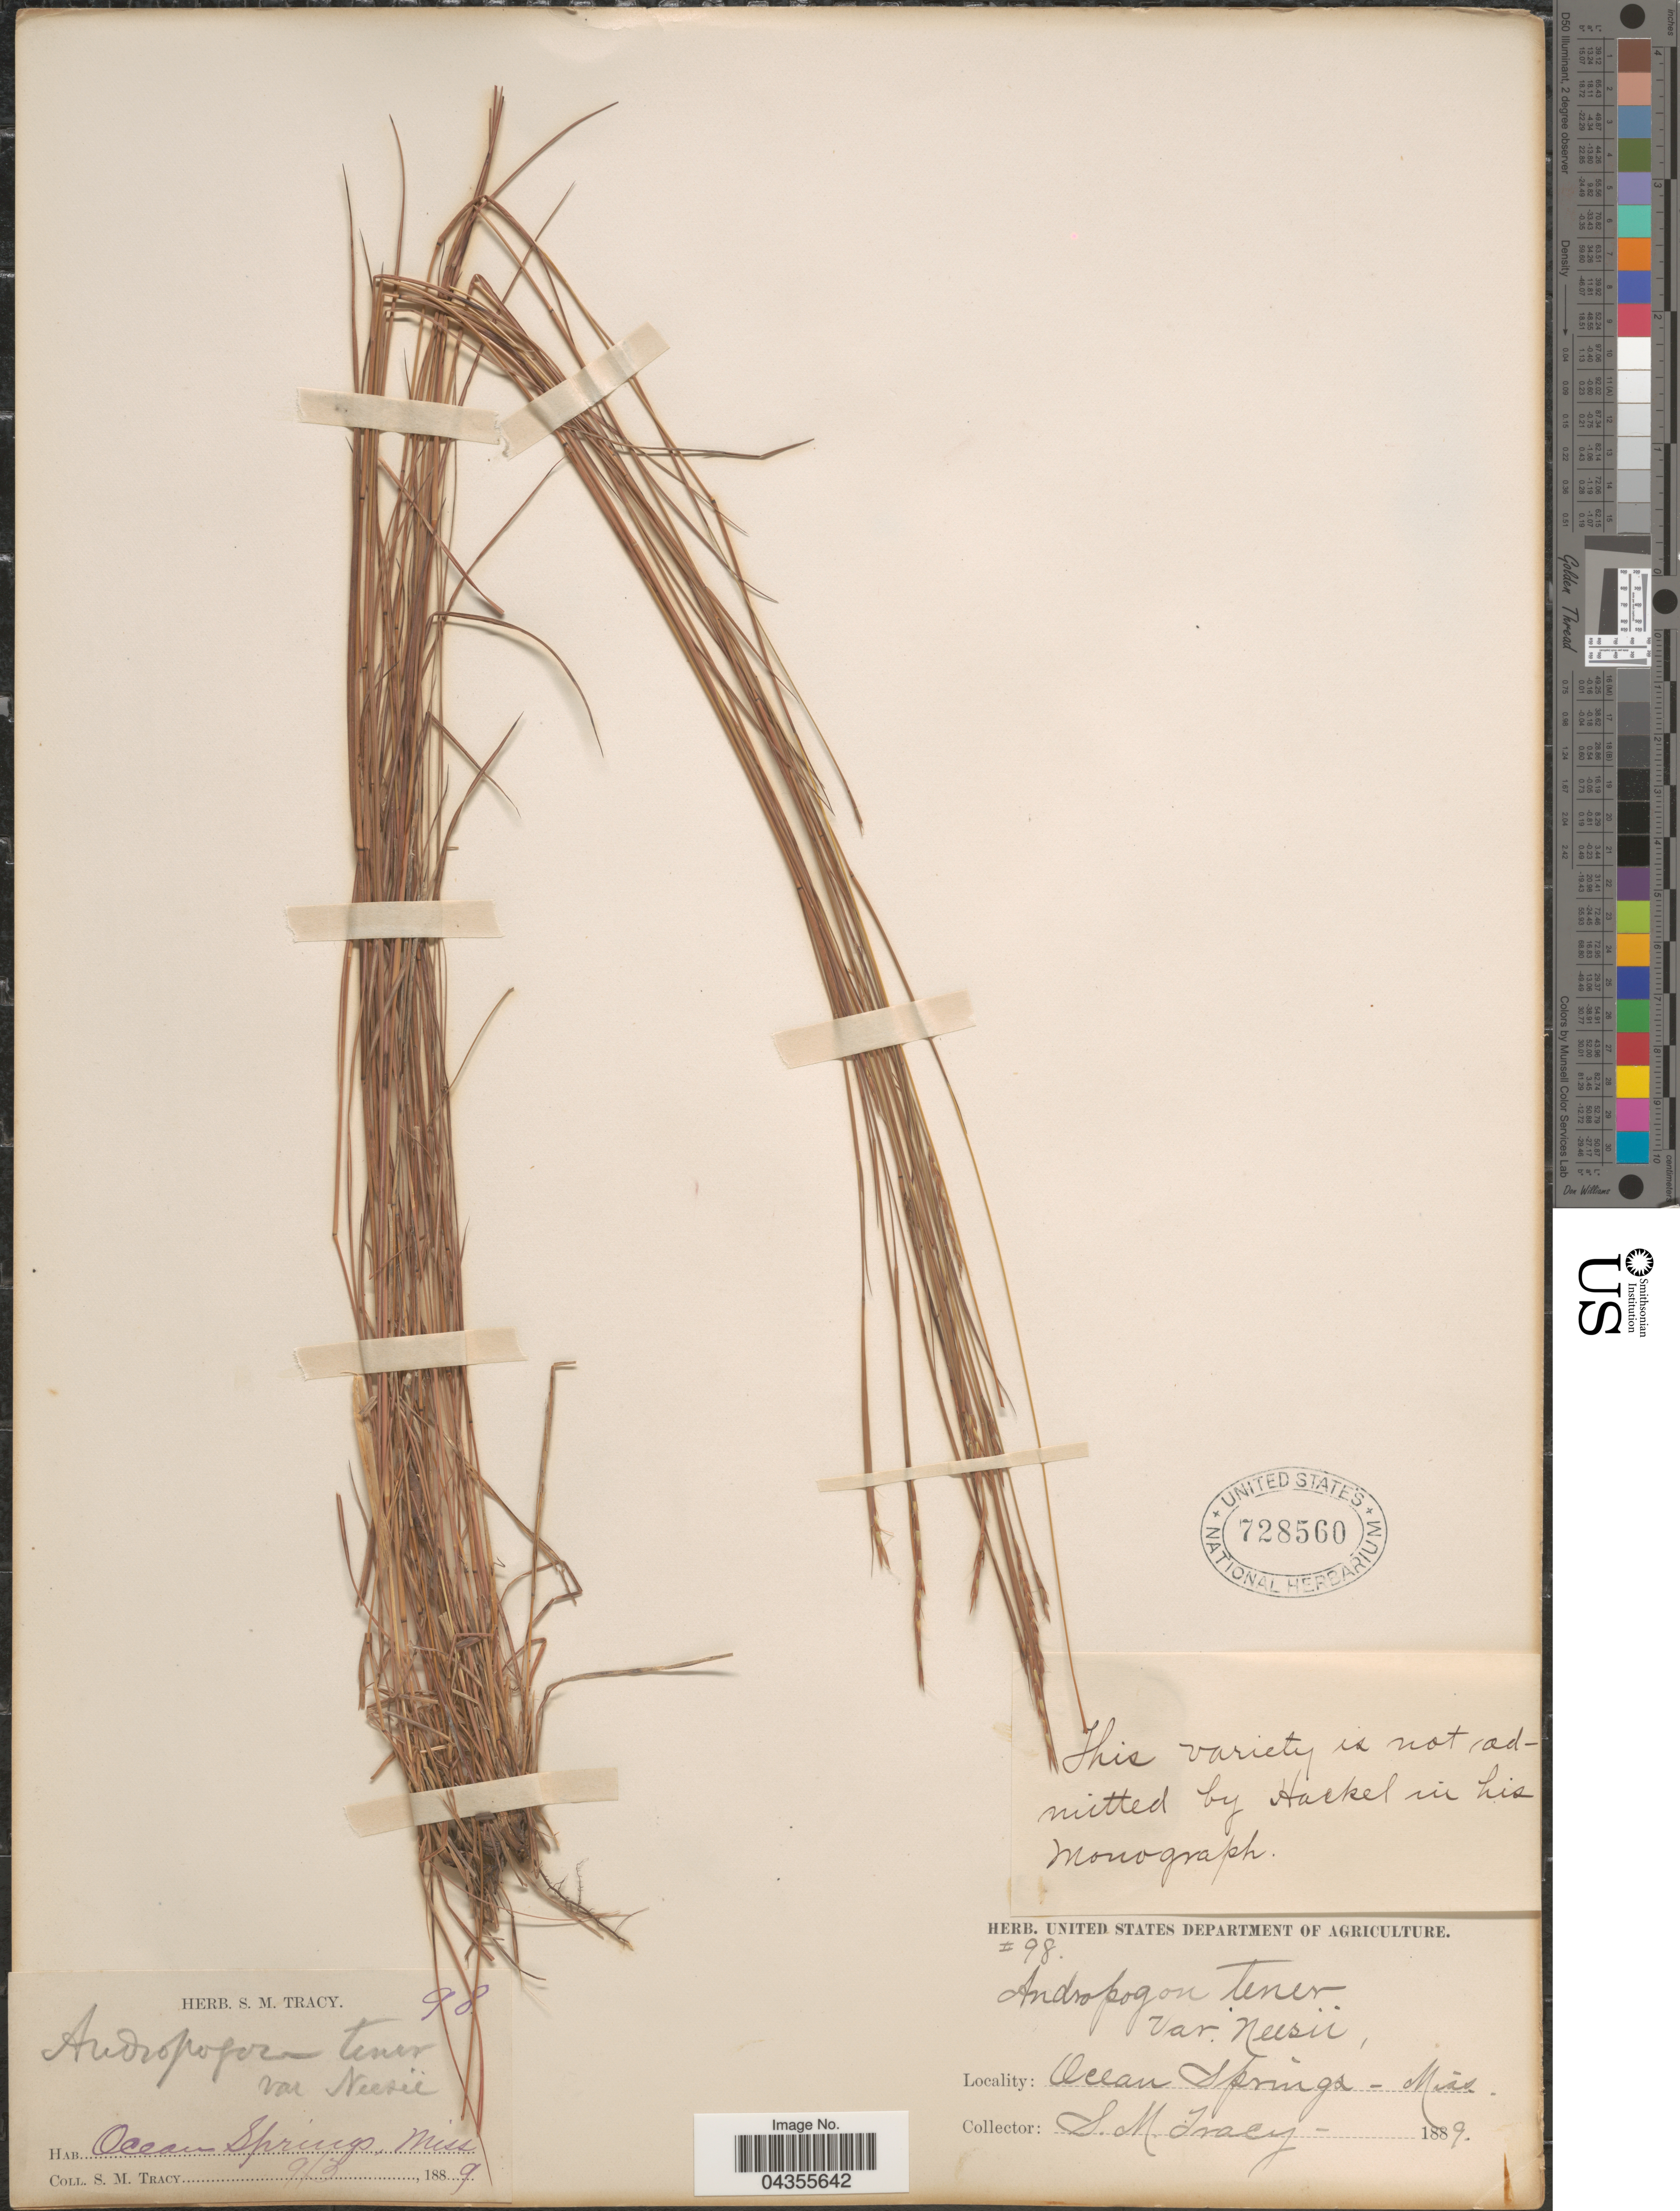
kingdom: Plantae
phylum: Tracheophyta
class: Liliopsida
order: Poales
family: Poaceae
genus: Schizachyrium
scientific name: Schizachyrium tenerum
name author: Nees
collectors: S. M. Tracy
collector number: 98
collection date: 1889-09-03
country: United States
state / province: Mississippi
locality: Ocean Springs.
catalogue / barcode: US 728560